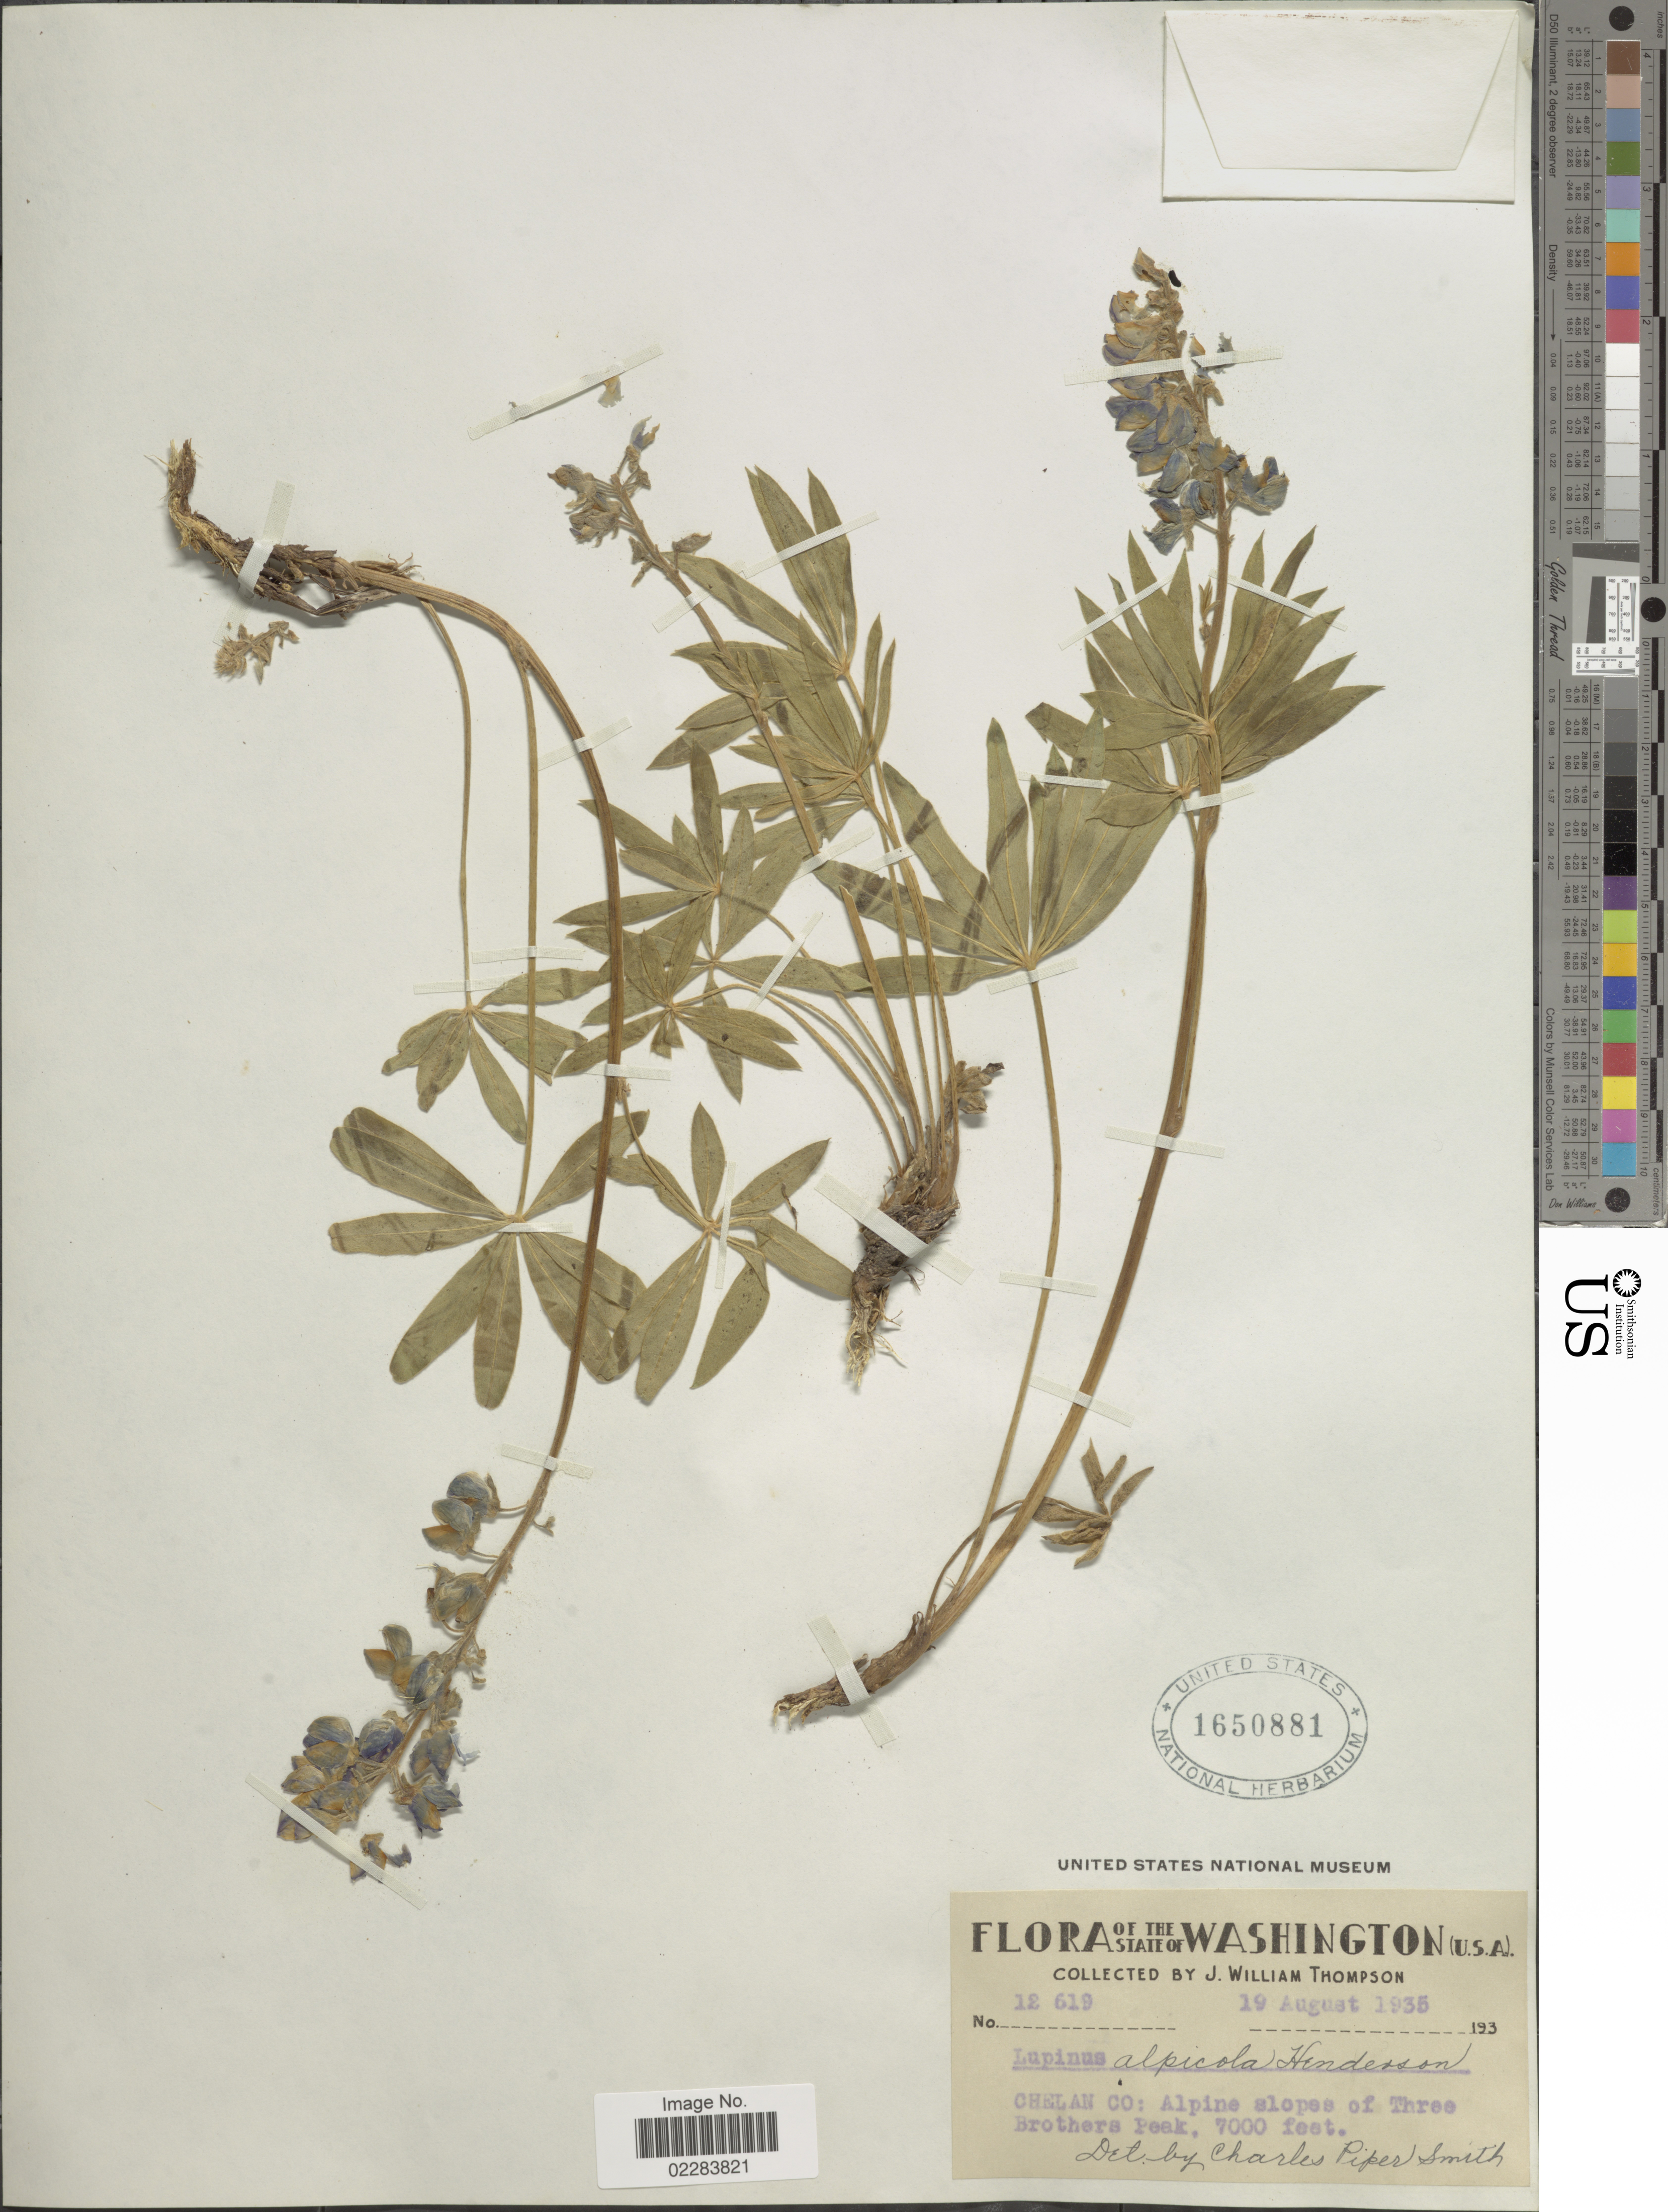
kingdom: Plantae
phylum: Tracheophyta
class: Magnoliopsida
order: Fabales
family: Fabaceae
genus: Lupinus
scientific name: Lupinus alpicola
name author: L.F. Hend. ex Piper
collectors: J. W. Thompson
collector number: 12619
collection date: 1935-08-19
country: United States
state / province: Washington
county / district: Chelan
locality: U.S.A.. Chelan Co.: Alpine slopes of Three Brothers Peak.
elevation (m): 2134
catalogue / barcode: US 1650881